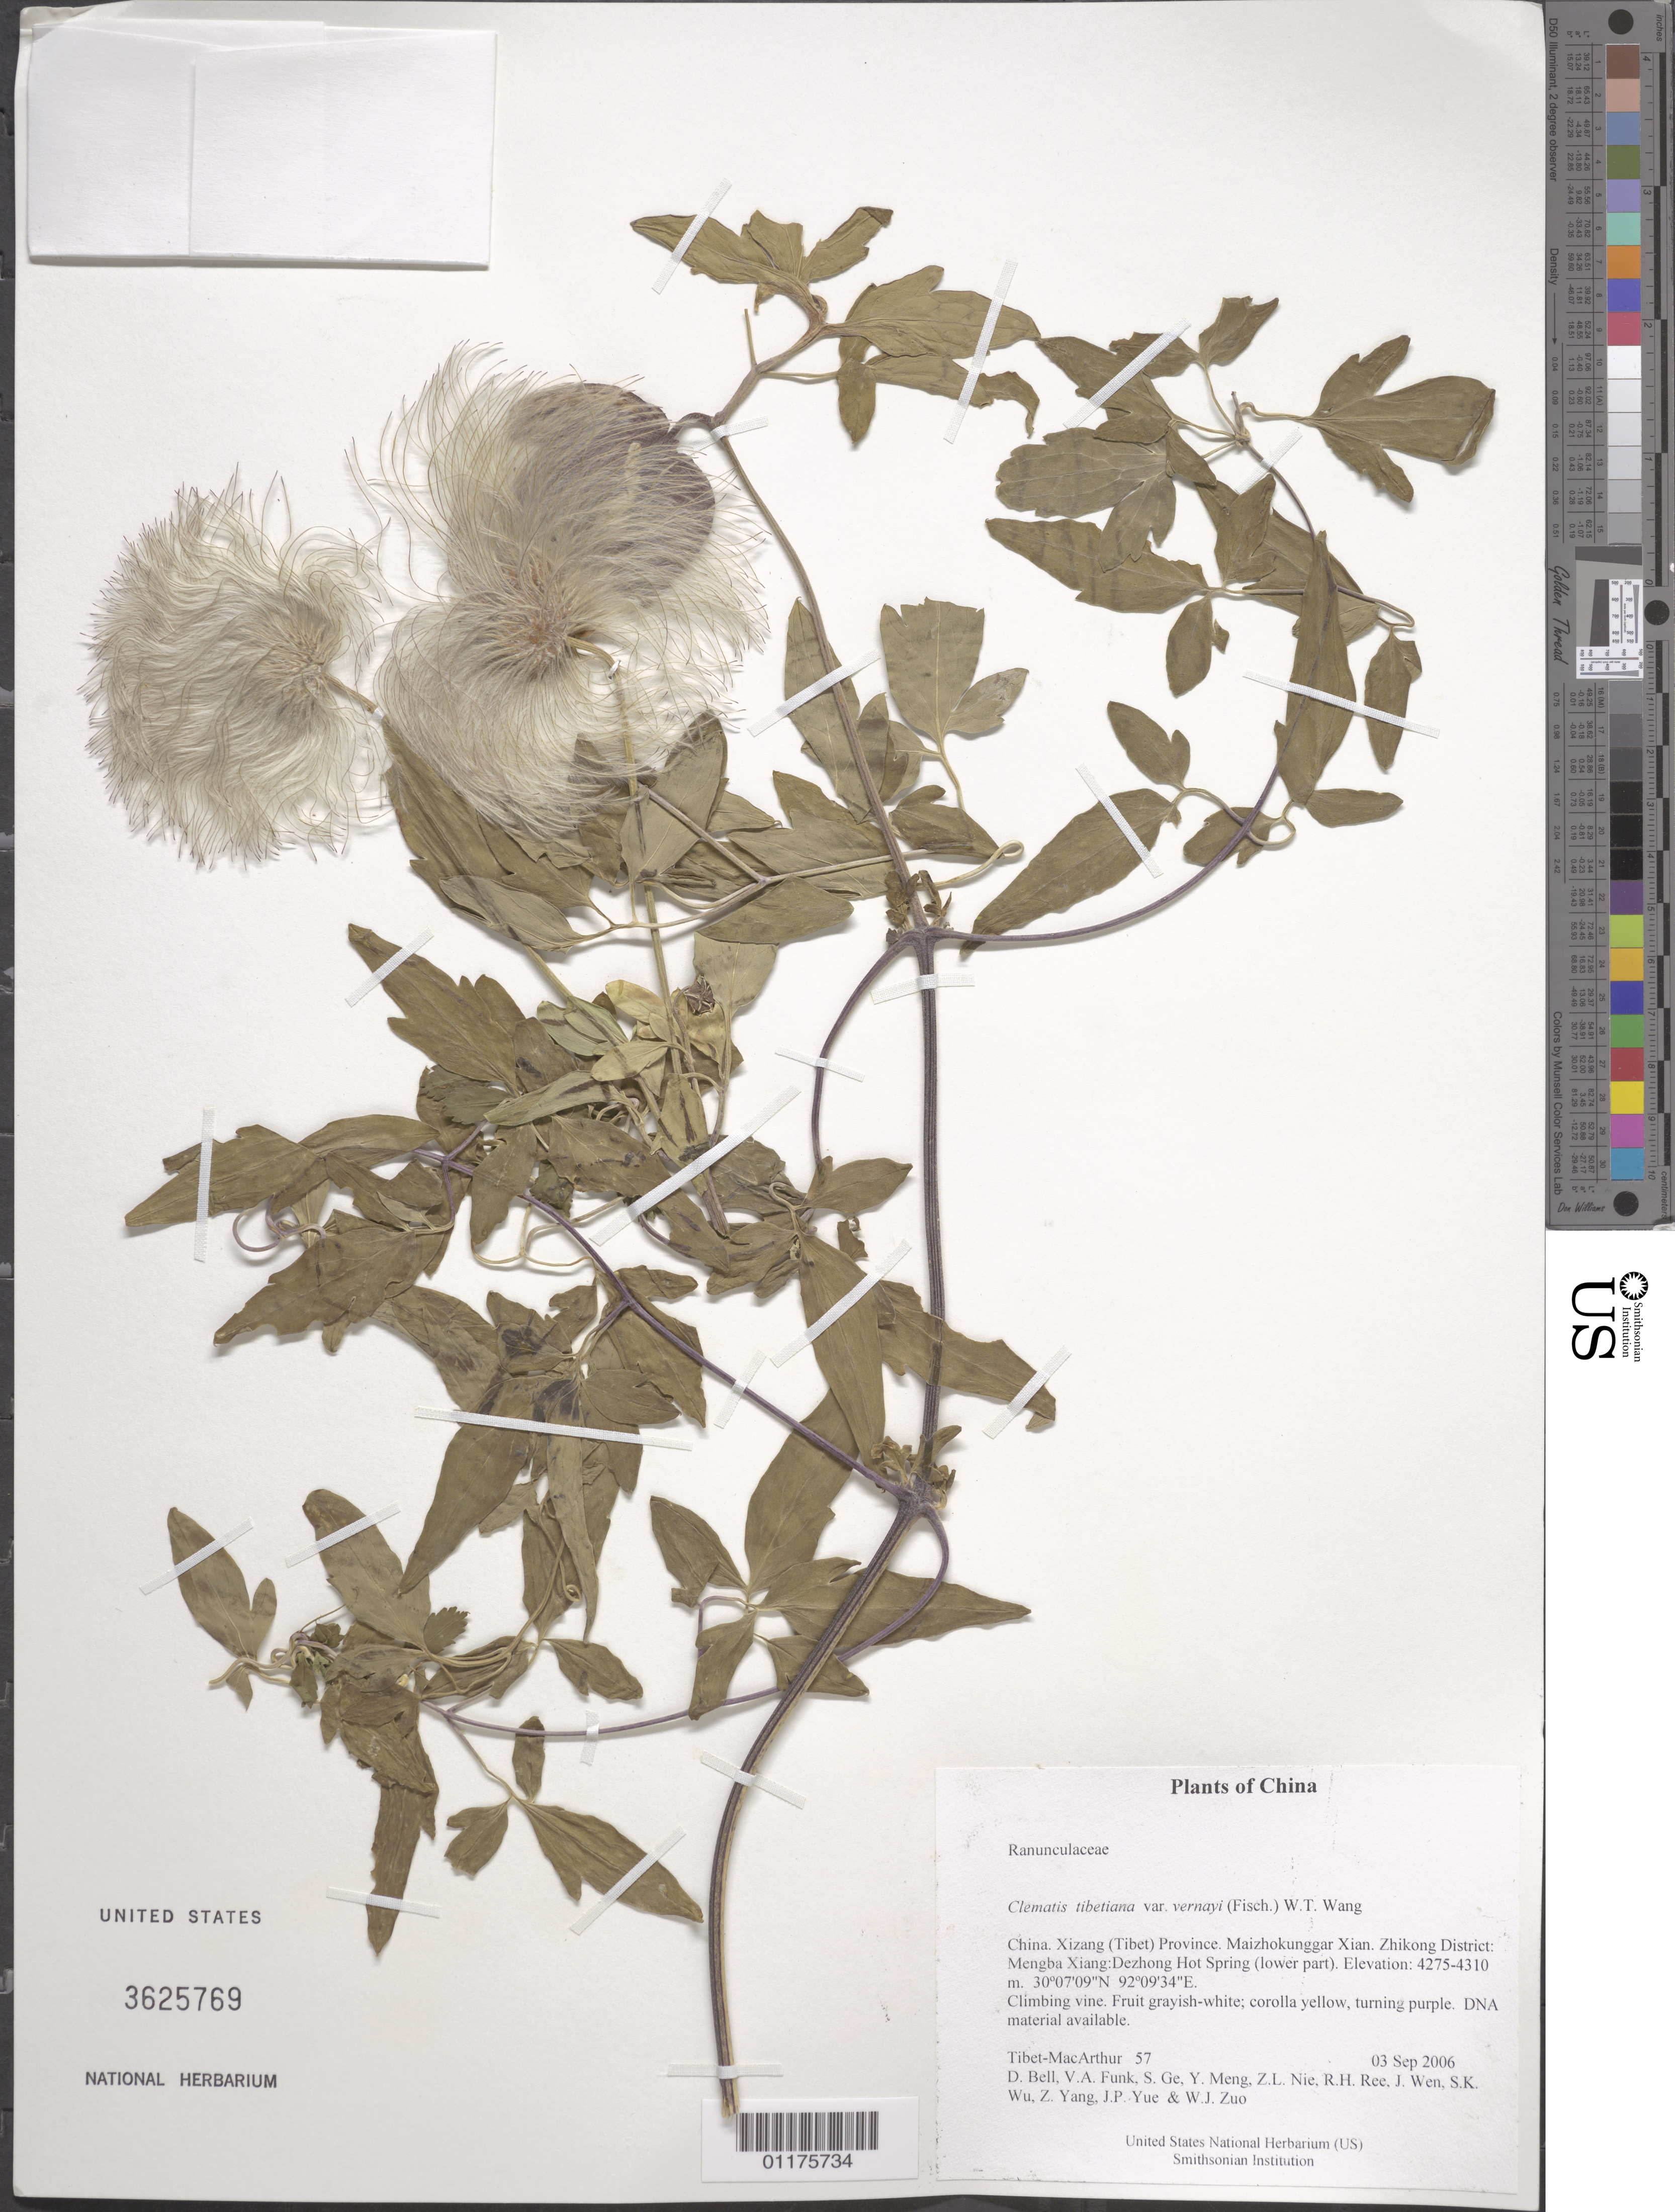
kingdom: Plantae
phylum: Tracheophyta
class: Magnoliopsida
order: Ranunculales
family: Ranunculaceae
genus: Clematis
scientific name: Clematis tibetiana var. vernayi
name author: (C.E.C. Fisch.) Grey-Wilson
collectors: Tibet-MacArthur, D. A. Bell, V. Funk, S. Ge, Y. Meng, Z. Nie, R. Ree, J. Wen, S. K. Wu, Z. Yang, J. Yue & W. Zuo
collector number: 57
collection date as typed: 03 Sep 2006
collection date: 2006-09-03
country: China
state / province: Xizang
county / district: Maizhokunggar Xian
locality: Zhikong District: Mengba Xiang:Dezhong Hot Spring (lower part).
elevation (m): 4275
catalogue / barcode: US 3625769